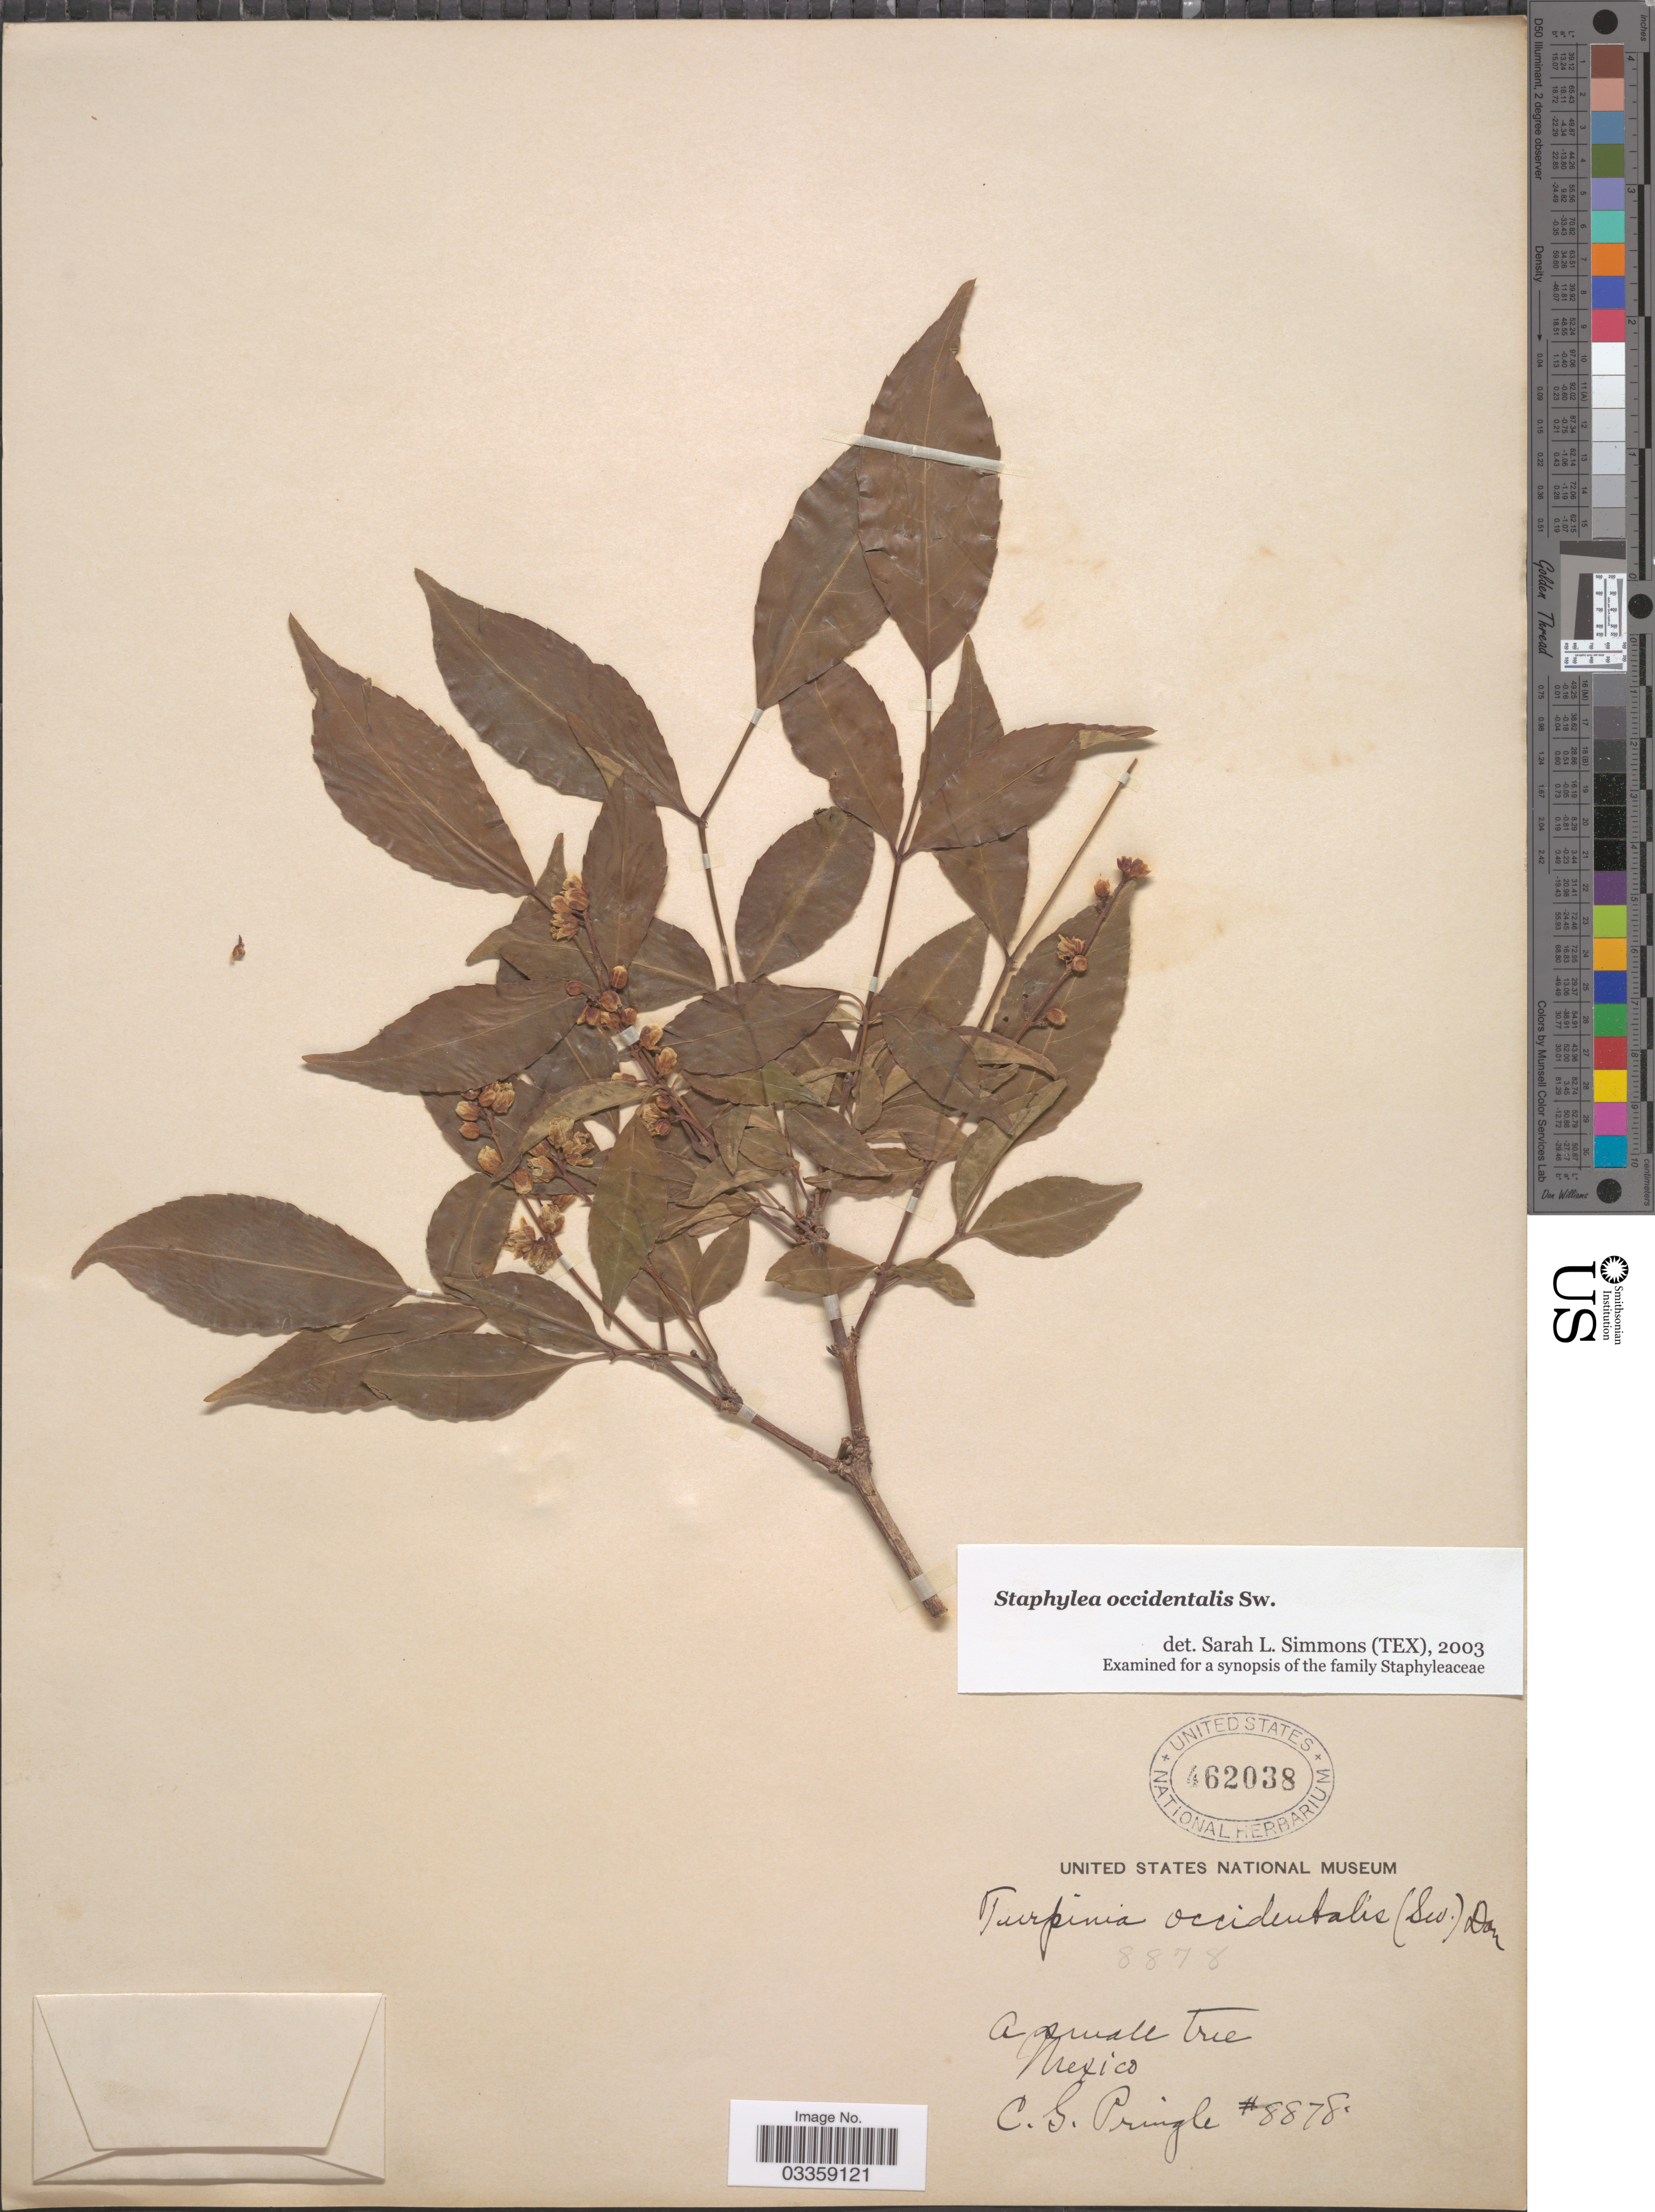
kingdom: Plantae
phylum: Tracheophyta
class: Magnoliopsida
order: Crossosomatales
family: Staphyleaceae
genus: Turpinia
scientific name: Turpinia occidentalis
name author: (Sw.) G. Don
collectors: C. G. Pringle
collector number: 8878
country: Mexico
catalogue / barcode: US 462038